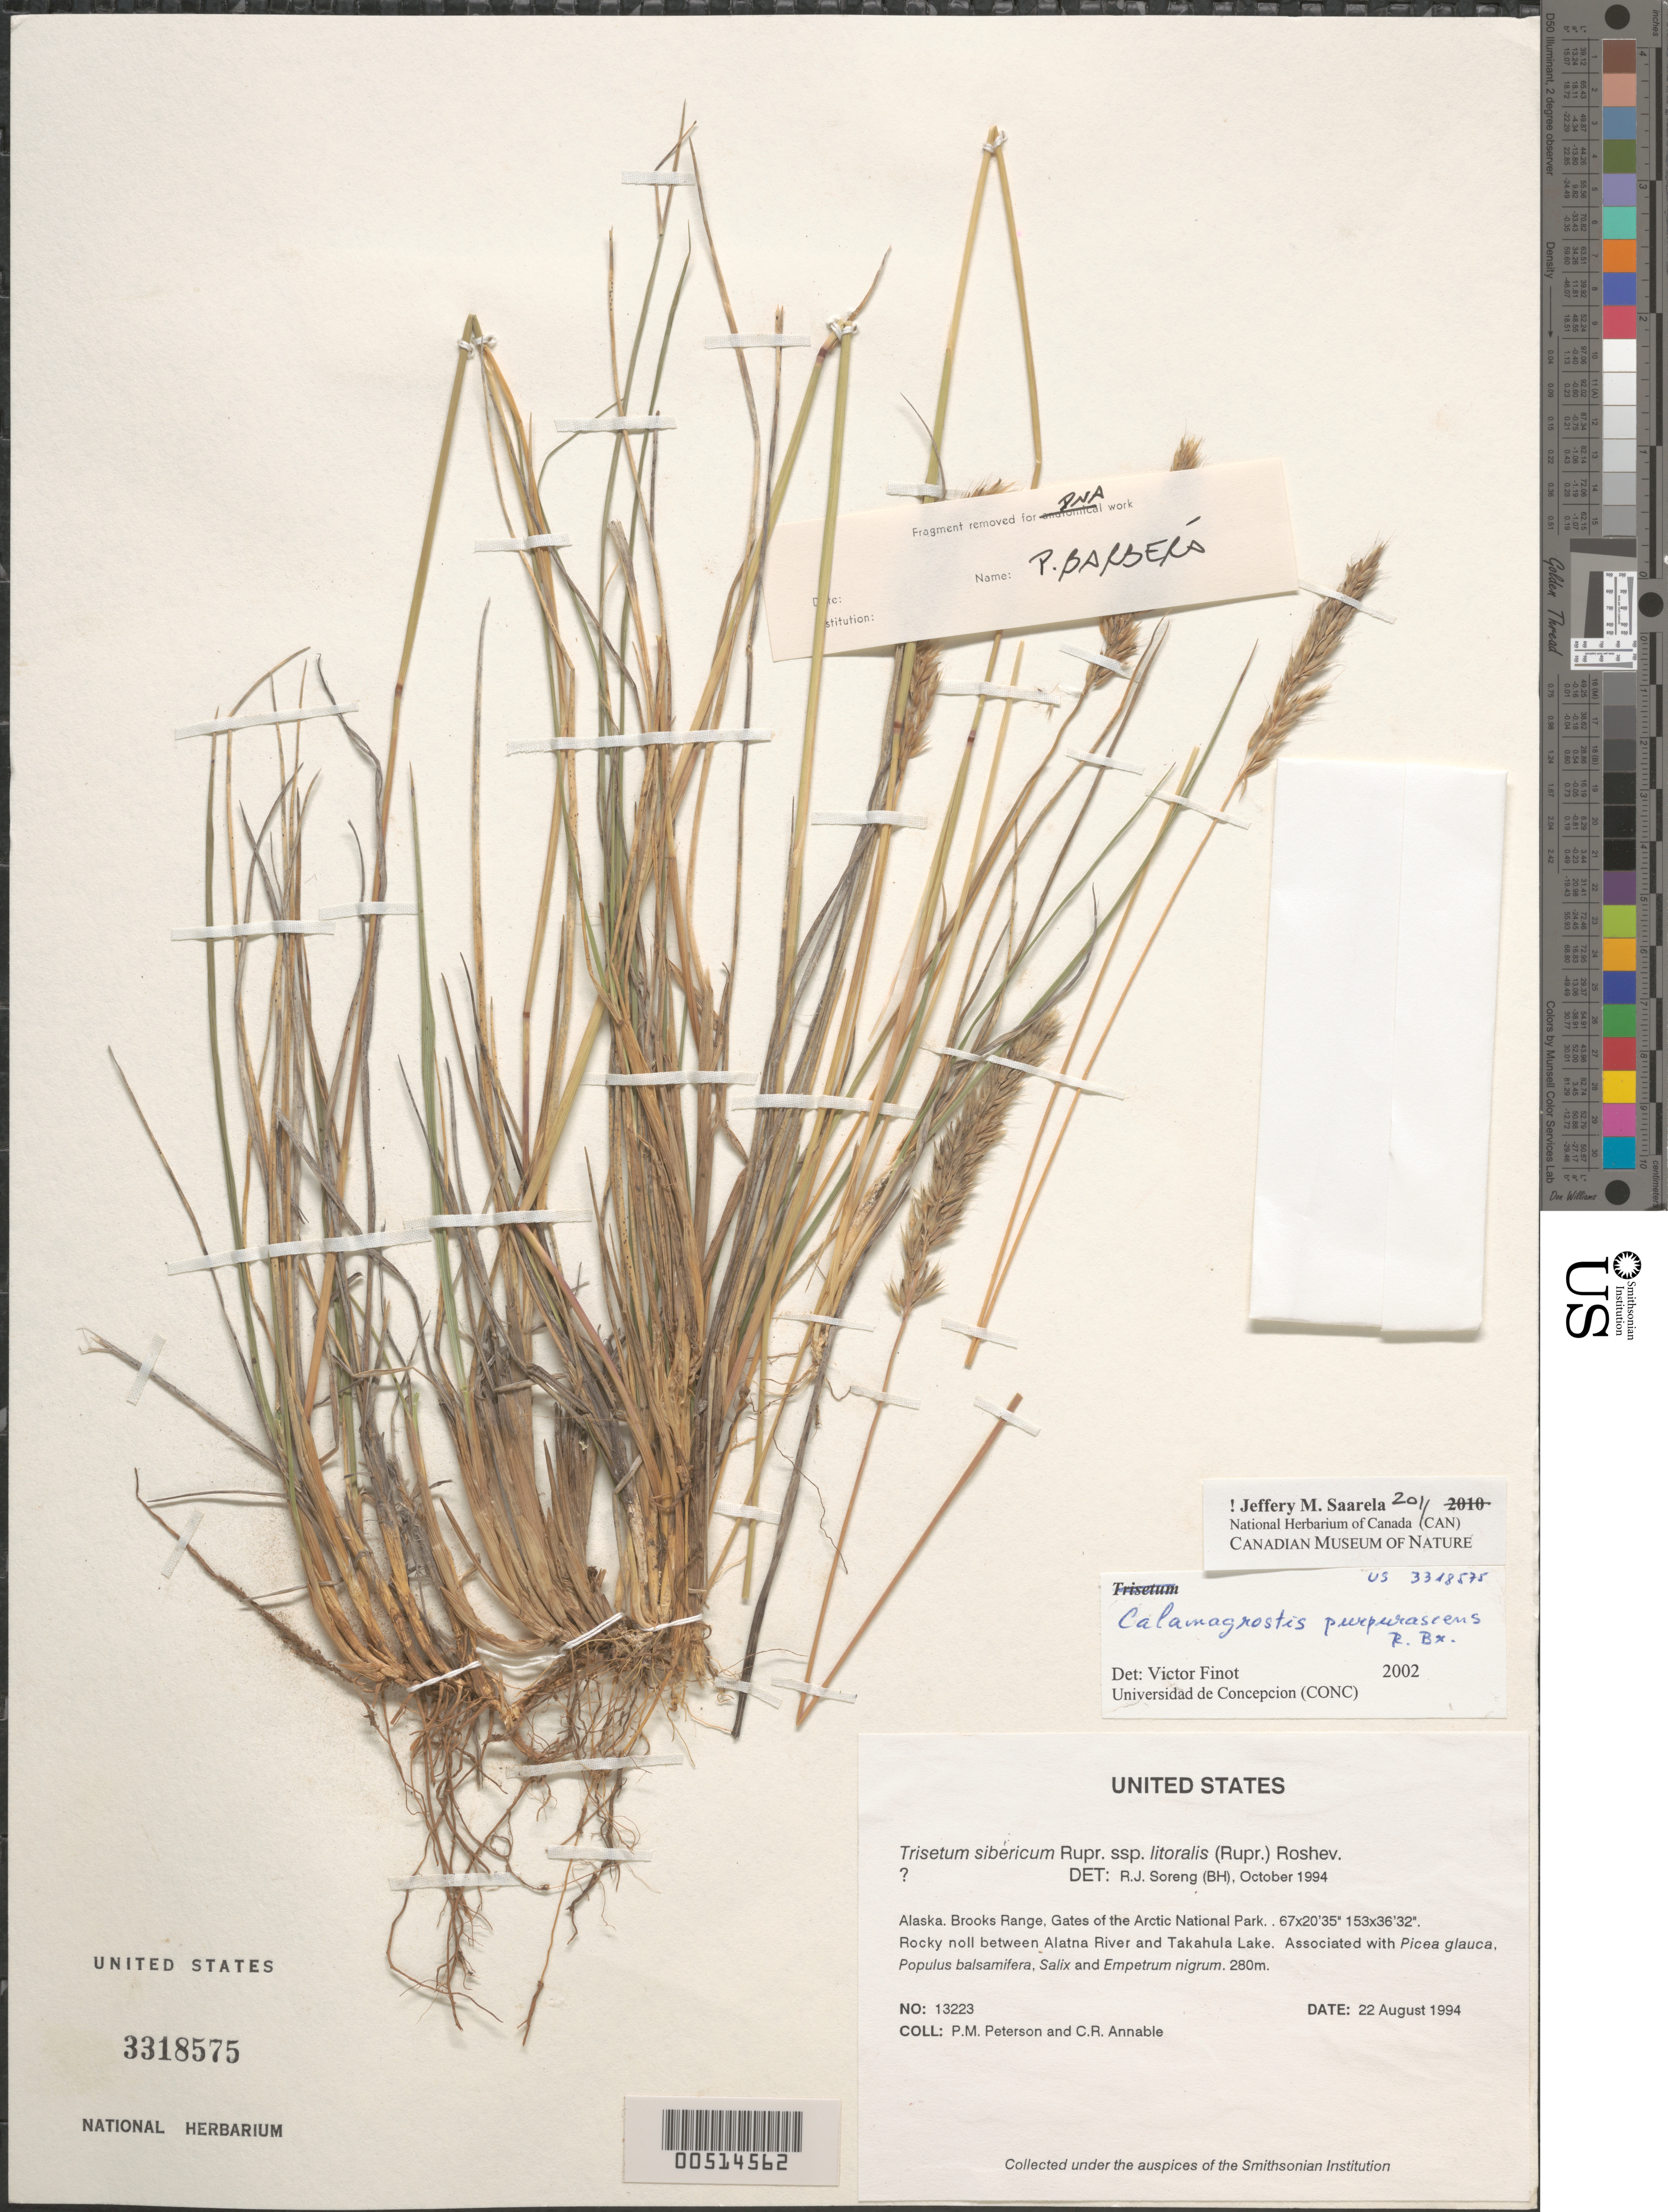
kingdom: Plantae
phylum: Tracheophyta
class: Liliopsida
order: Poales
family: Poaceae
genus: Trisetum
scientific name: Trisetum sibiricum subsp. litoralis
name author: Rupr. ex Roshev.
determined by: Soreng, Robert J., Research Associate (BOT), Smithsonian Institution - National Museum of Natural History (UNITED STATES)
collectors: P. M. Peterson & C. R. Annable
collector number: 13223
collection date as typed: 22 Aug 1994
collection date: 1994-08-22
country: United States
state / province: Alaska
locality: Brooks Range, Gates of the Arctic National Park.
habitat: Rocky noll between Alatna River and Takahula Lake. Associated with {Picea glauca}, {Populus balsamifera}, {Salix} and {Empet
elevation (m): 280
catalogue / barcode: US 3318575